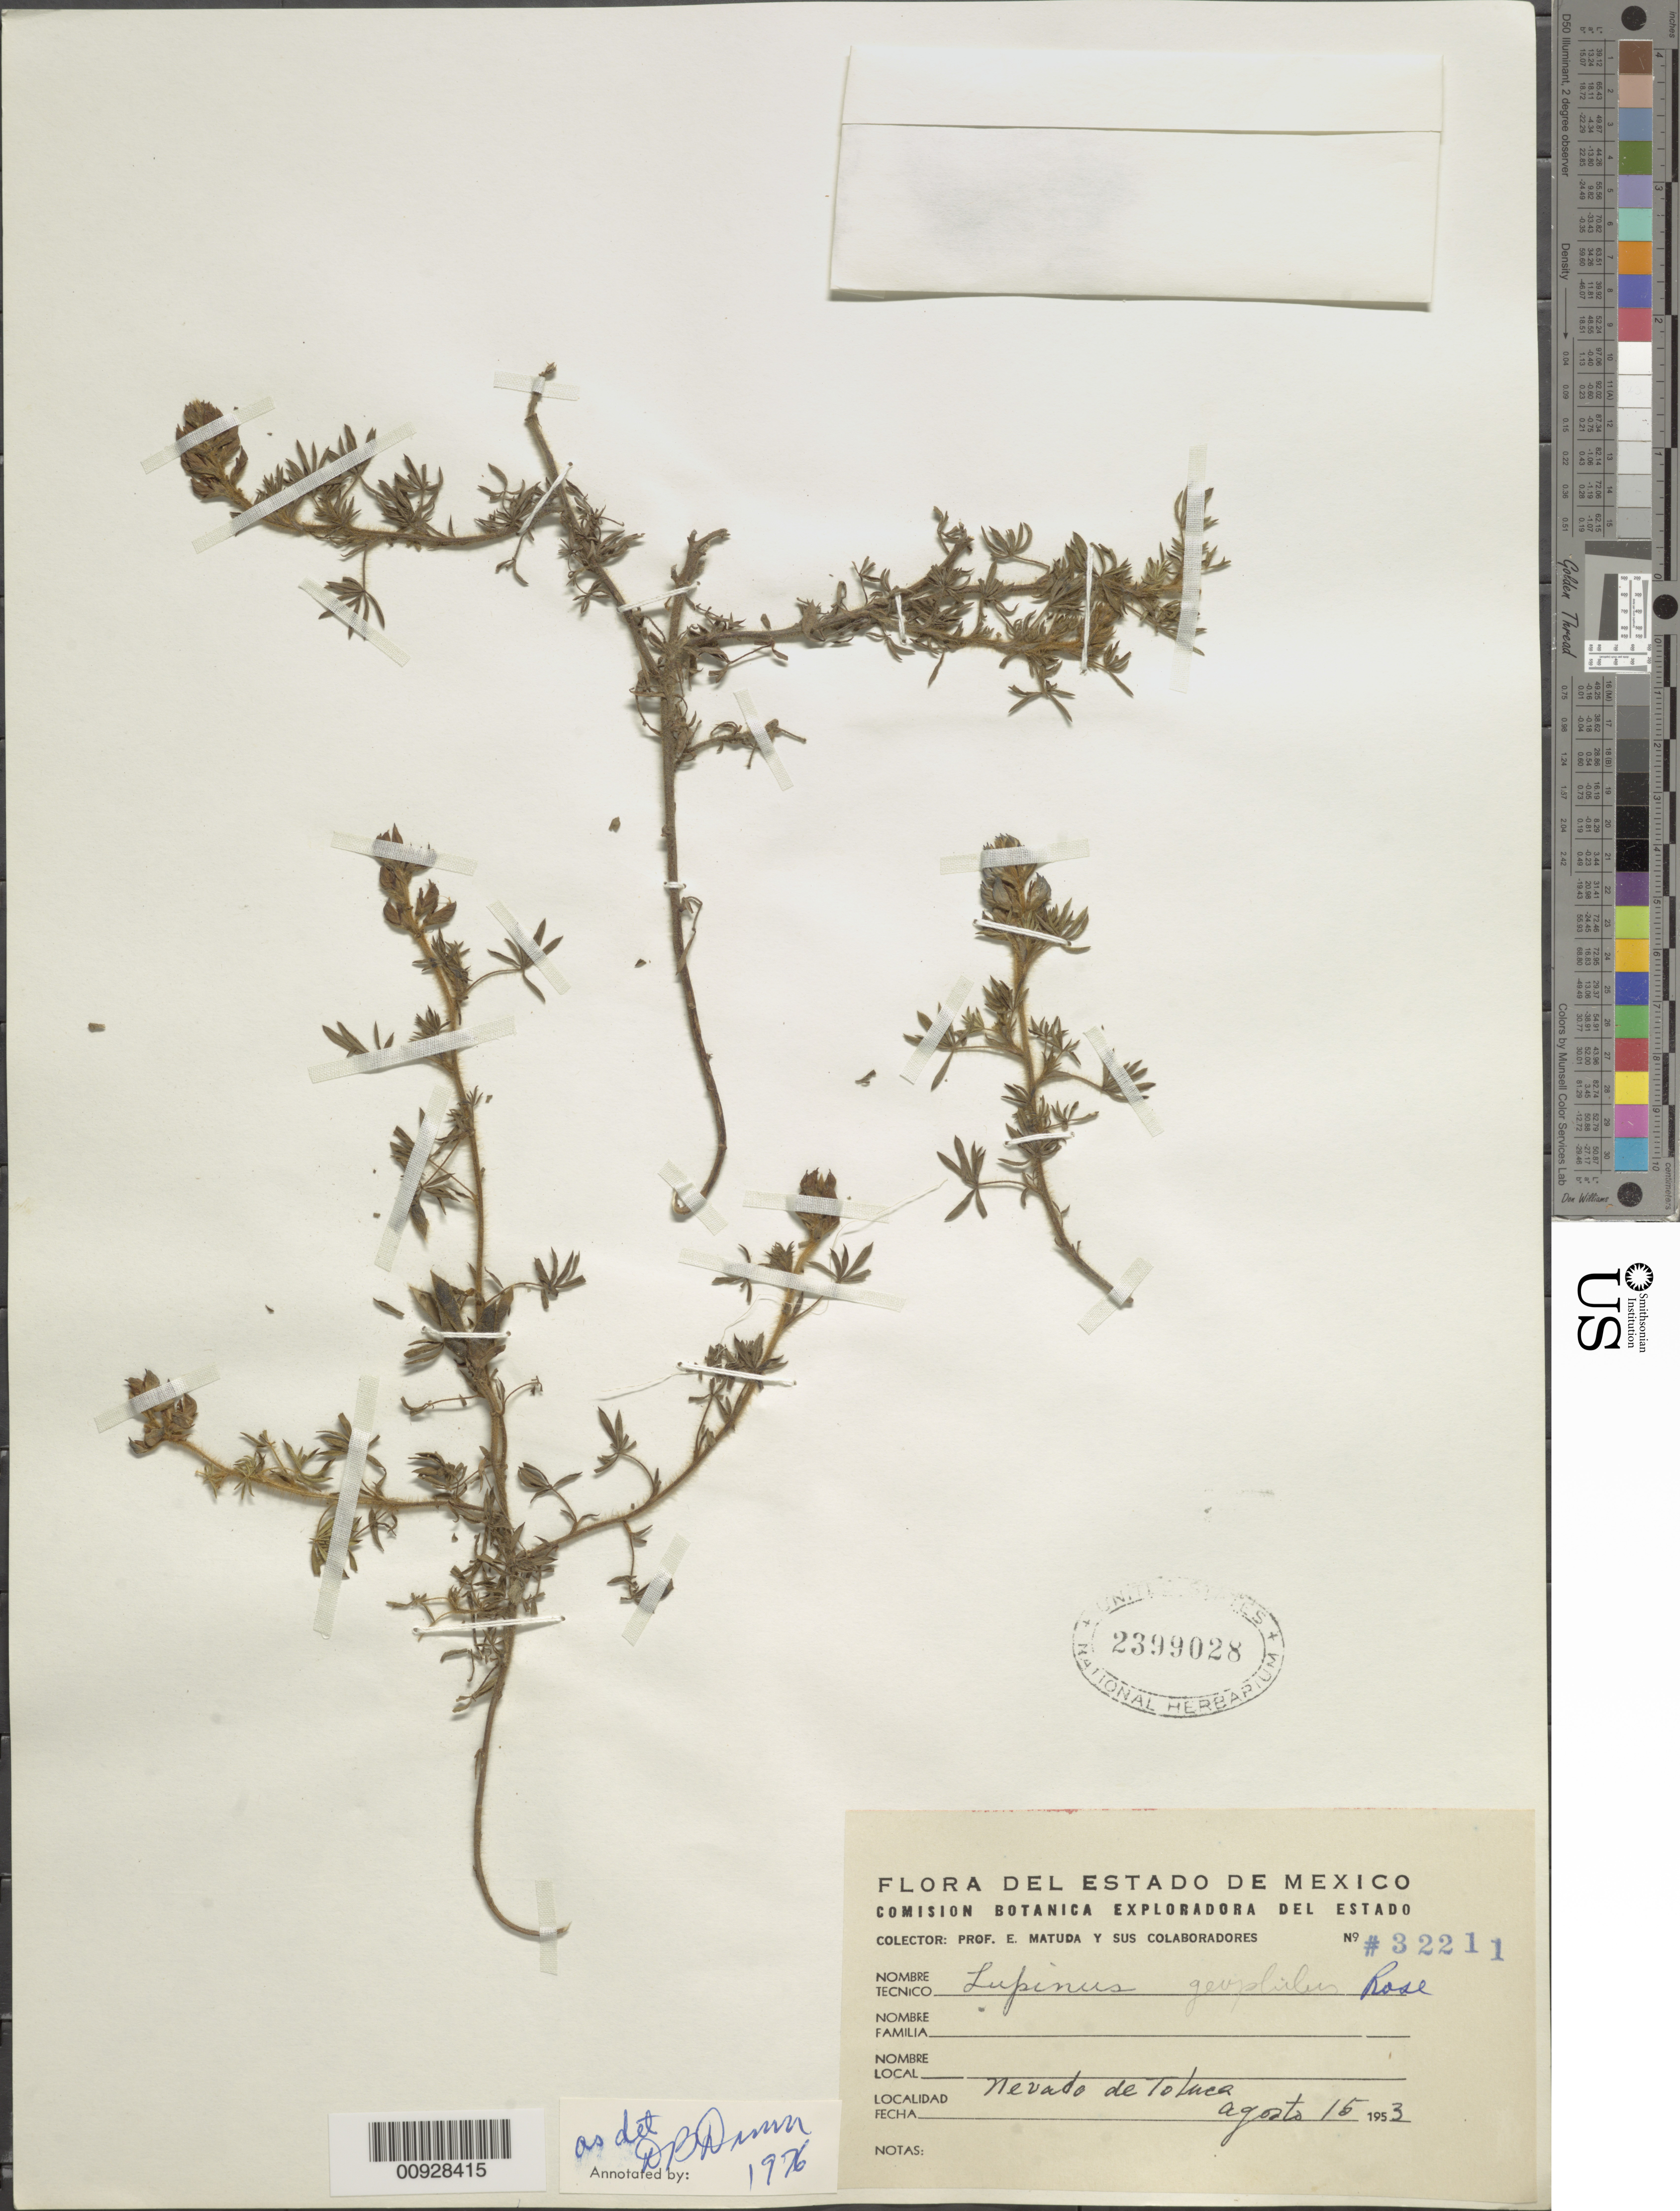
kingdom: Plantae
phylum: Tracheophyta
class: Magnoliopsida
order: Fabales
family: Fabaceae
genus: Lupinus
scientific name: Lupinus geophilus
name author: Rose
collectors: E. Matuda & et al.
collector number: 32211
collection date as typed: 15 Aug 1953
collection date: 1953-08-15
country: Mexico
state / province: México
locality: Nevado de Toluca.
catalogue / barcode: US 2399028